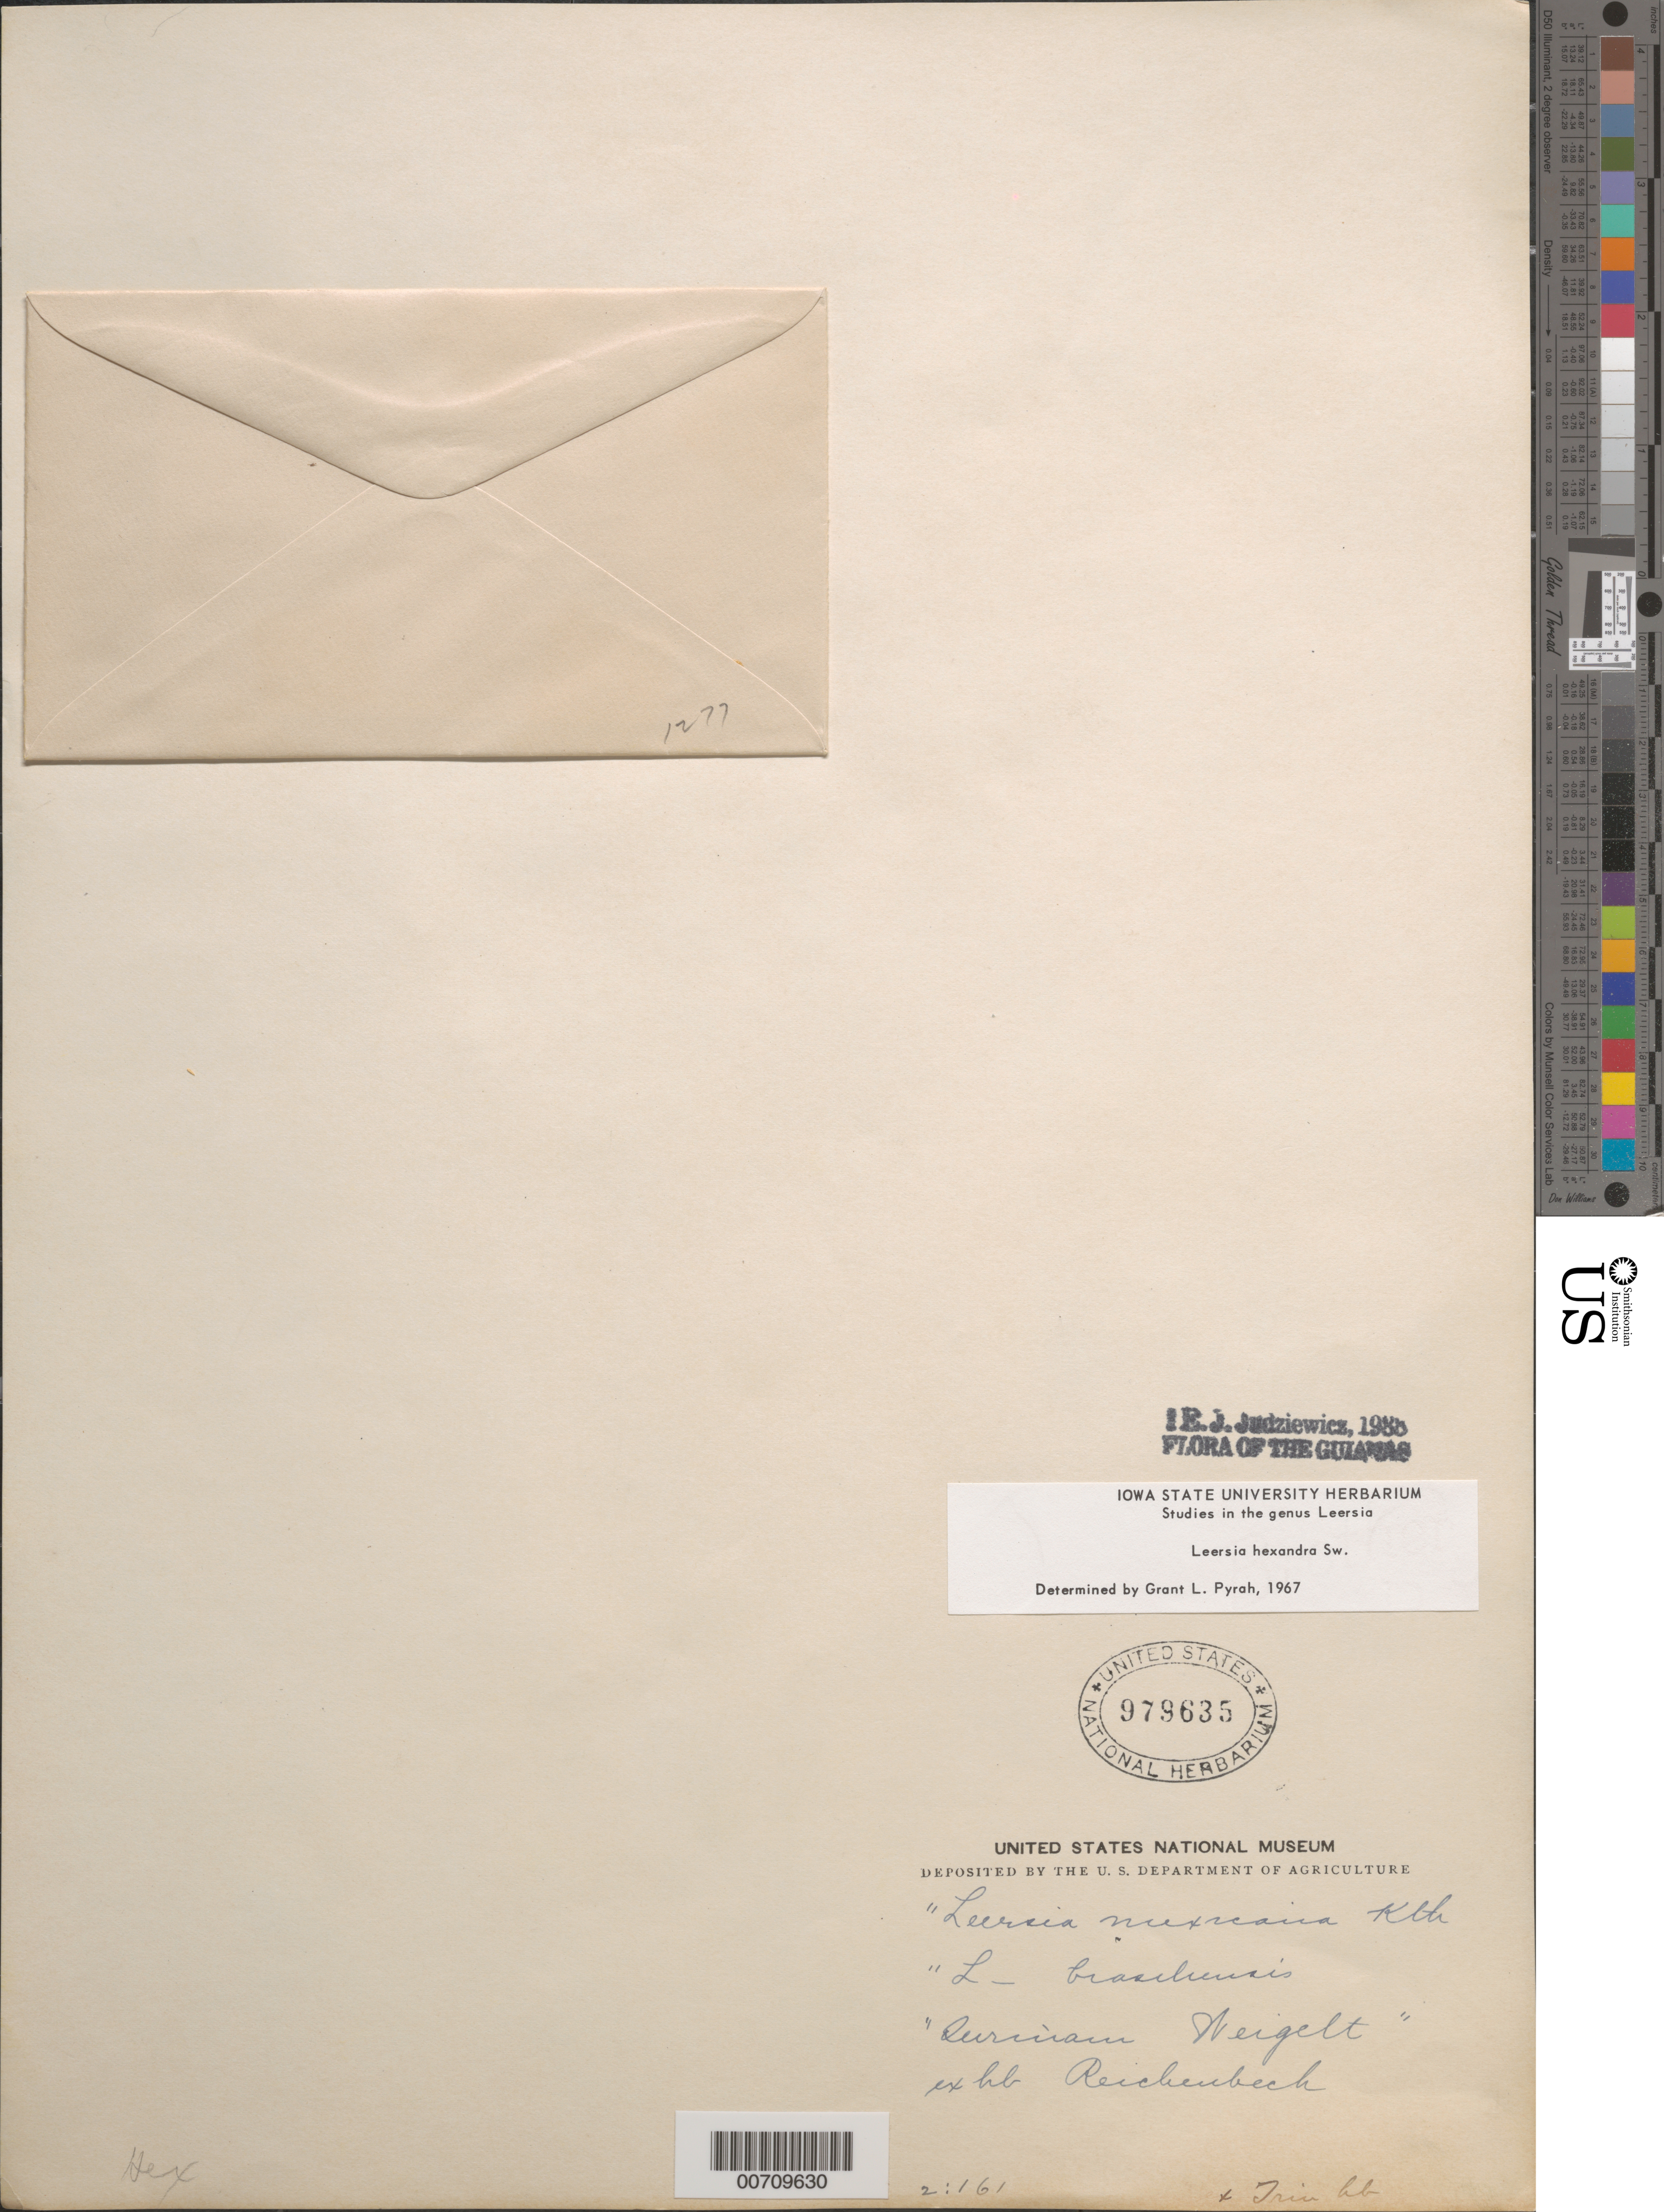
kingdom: Plantae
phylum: Tracheophyta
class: Liliopsida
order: Poales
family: Poaceae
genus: Leersia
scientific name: Leersia hexandra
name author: Sw.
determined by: Pyrah, G. L.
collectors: C. Weigelt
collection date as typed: s.d.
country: Suriname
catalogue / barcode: US 978635